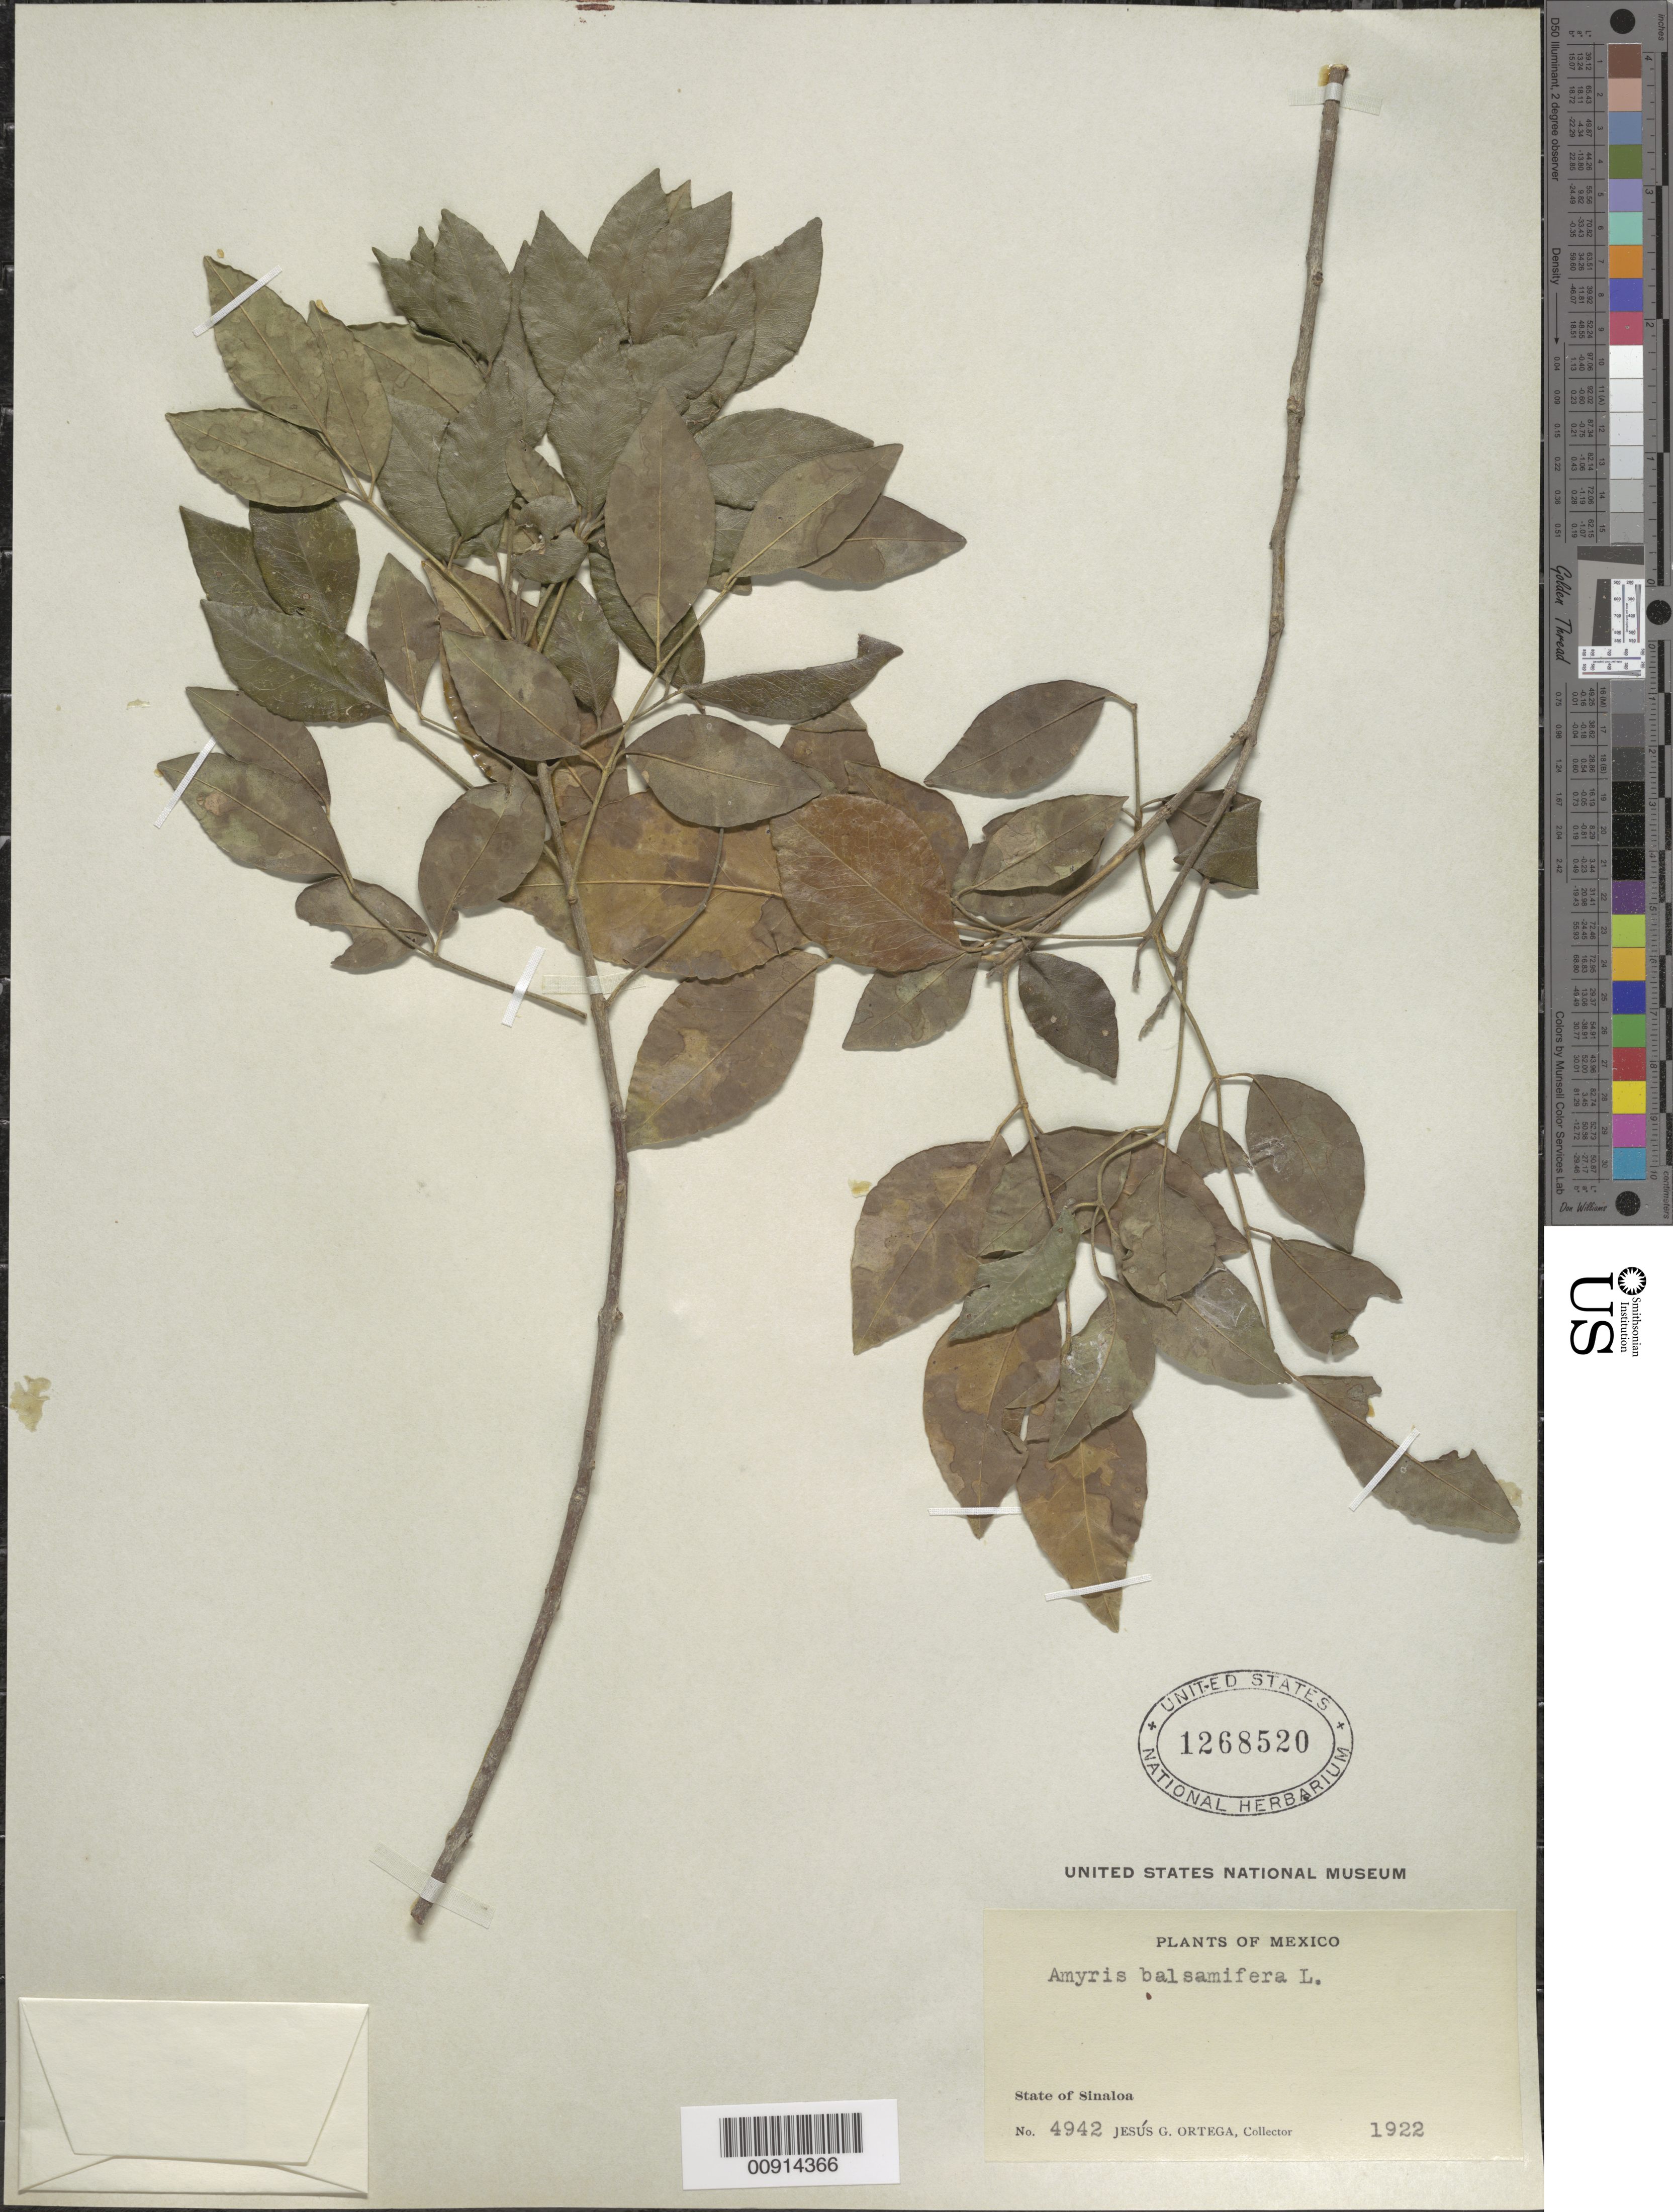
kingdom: Plantae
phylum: Tracheophyta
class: Magnoliopsida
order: Sapindales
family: Rutaceae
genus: Amyris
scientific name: Amyris balsamifera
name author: L.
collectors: J. Ortega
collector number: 4942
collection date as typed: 1922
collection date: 1922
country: Mexico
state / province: Sinaloa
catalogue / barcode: US 1268520